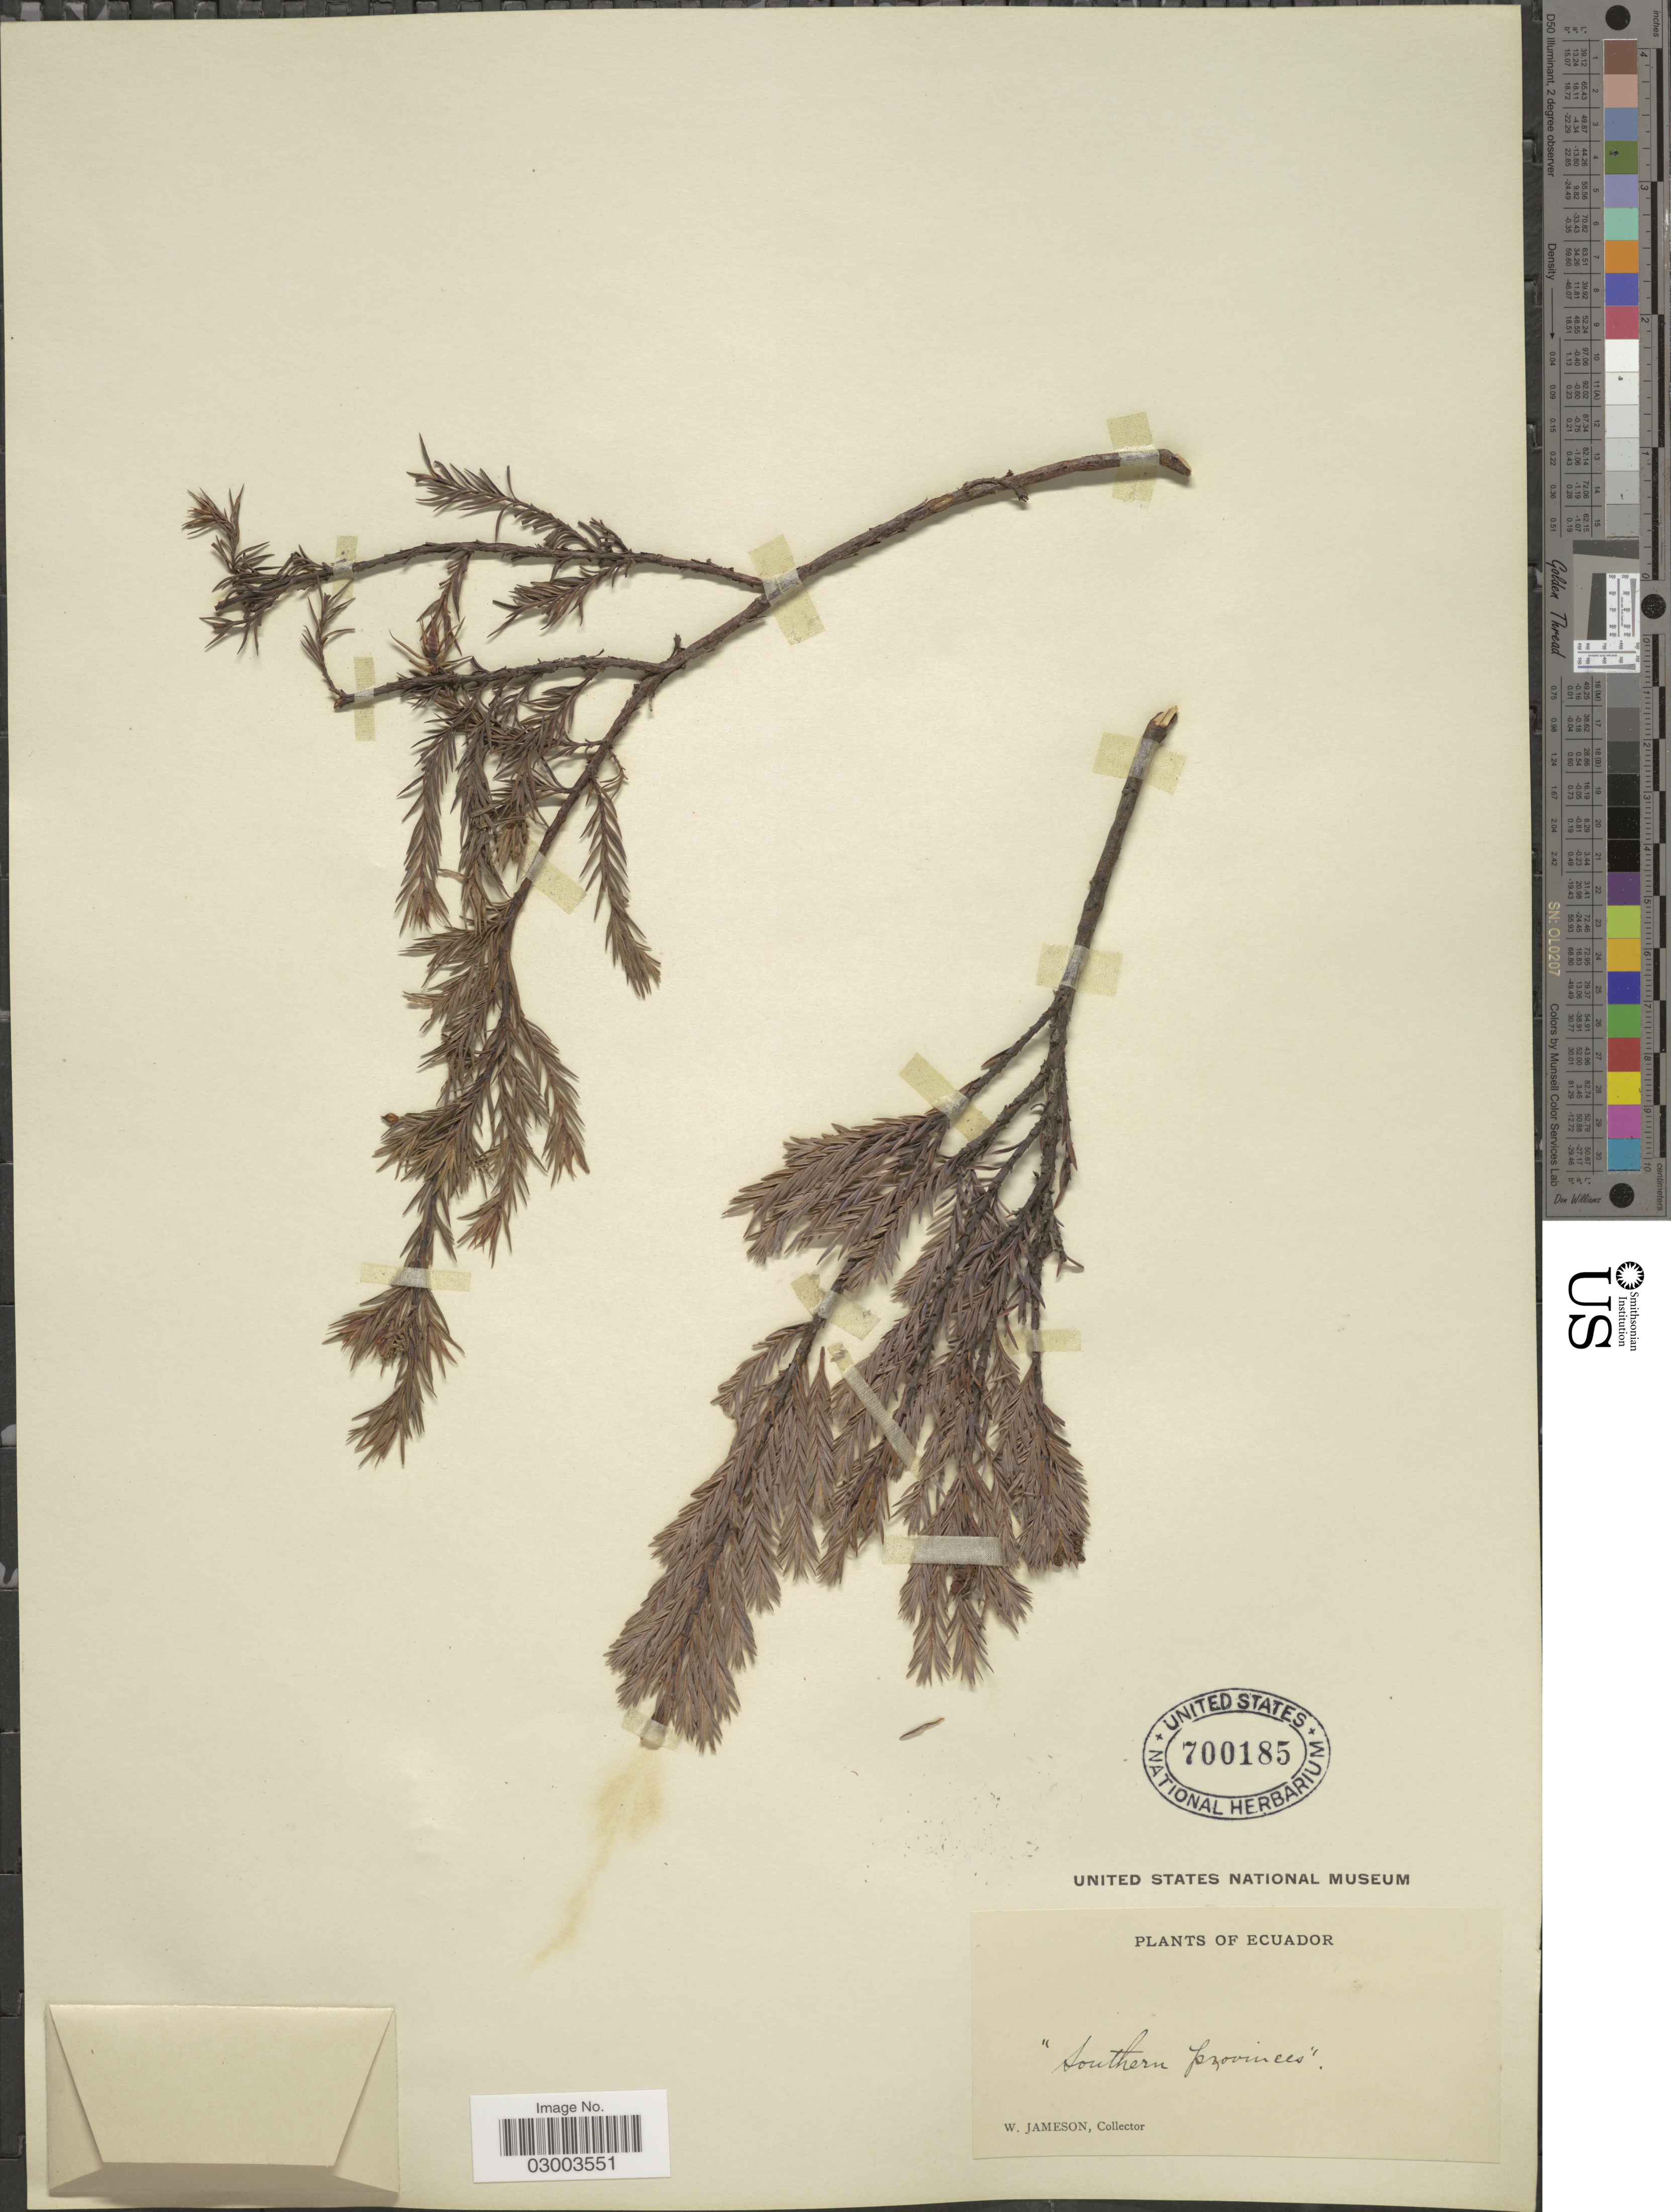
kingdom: Plantae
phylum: Tracheophyta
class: Magnoliopsida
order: Malpighiales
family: Hypericaceae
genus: Hypericum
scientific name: Hypericum aciculare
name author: Kunth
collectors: W. Jameson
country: Ecuador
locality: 'Southern provinces'.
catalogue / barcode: US 700185